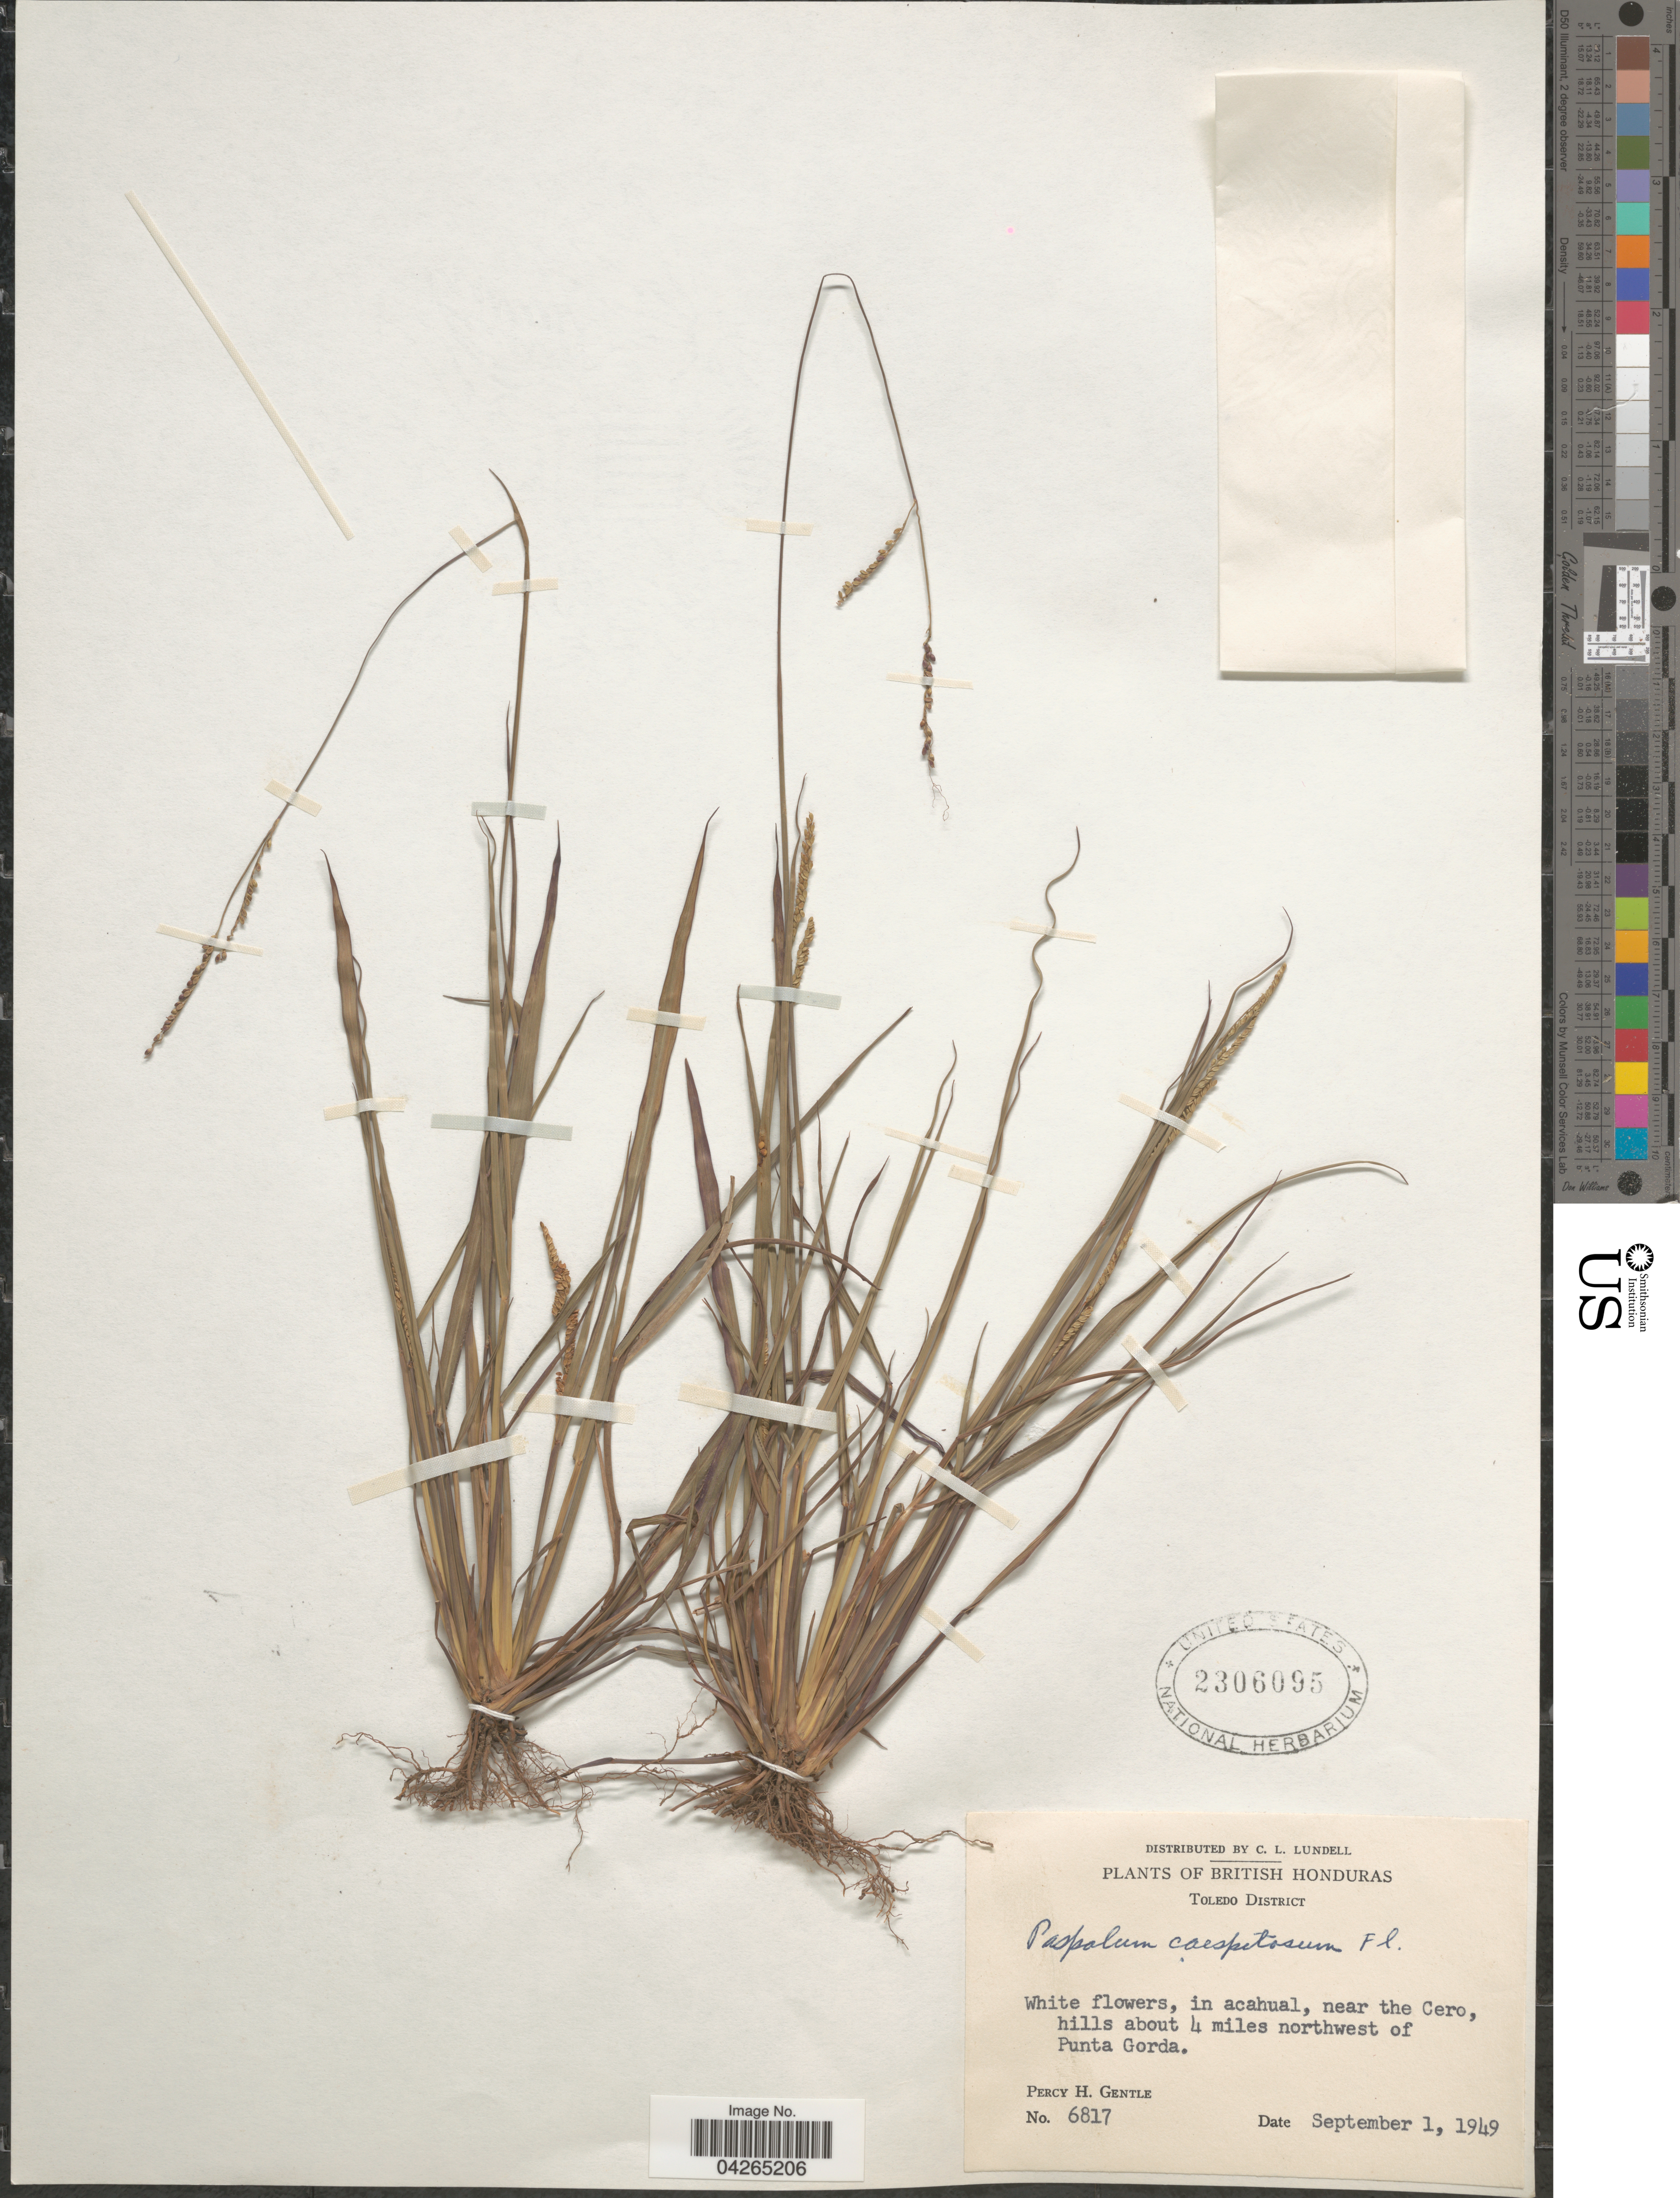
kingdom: Plantae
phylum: Tracheophyta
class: Liliopsida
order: Poales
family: Poaceae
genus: Paspalum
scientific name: Paspalum caespitosum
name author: Flüggé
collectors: P. H. Gentle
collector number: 6817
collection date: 1949-09-01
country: Belize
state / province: Toledo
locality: British Honduras. Toledo District. In acahual, near the Cero, hills about 4 miles northwest of Punta Gorda.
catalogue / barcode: US 2306095